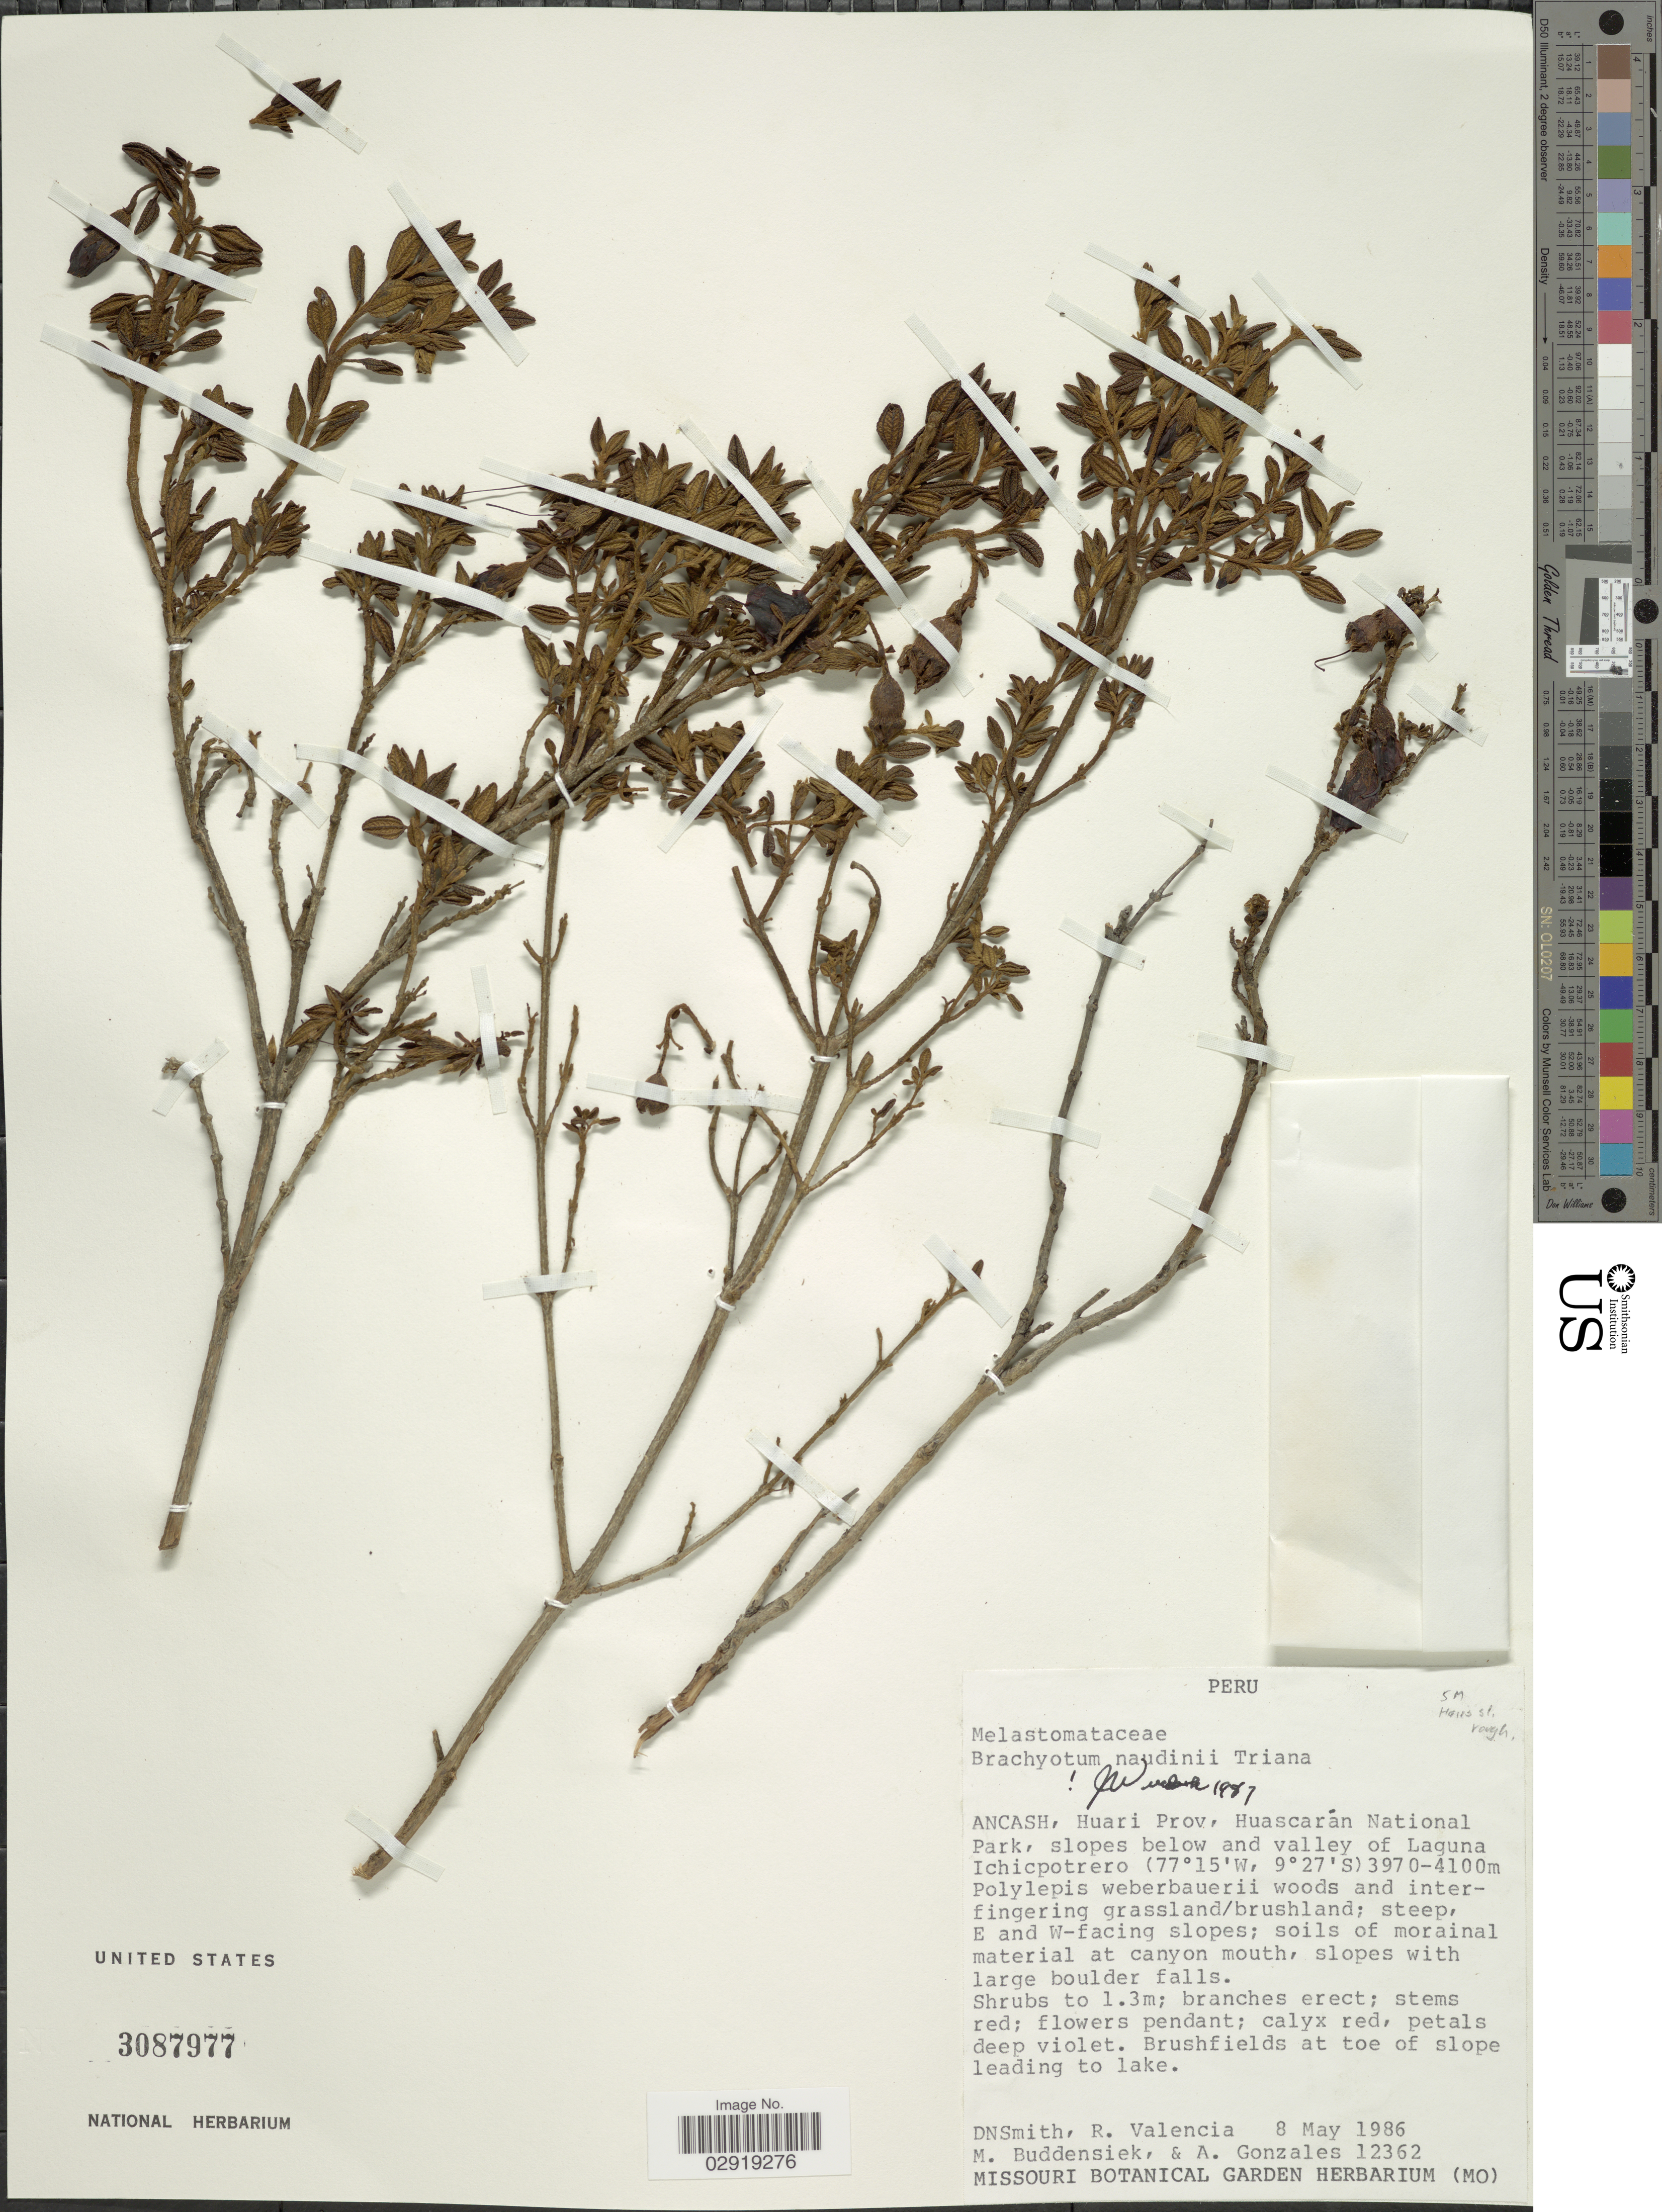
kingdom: Plantae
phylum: Tracheophyta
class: Magnoliopsida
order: Myrtales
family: Melastomataceae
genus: Brachyotum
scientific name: Brachyotum naudinii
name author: Triana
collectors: D. Smith, R. Valencia, M. Buddensiek & A. Gonzáles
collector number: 12362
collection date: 1986-05-08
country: Peru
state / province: Ancash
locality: Huari Prov, Huascarán National Park, slopes below and valley of Laguna Ichicpotrero.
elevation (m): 3970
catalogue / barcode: US 3087977